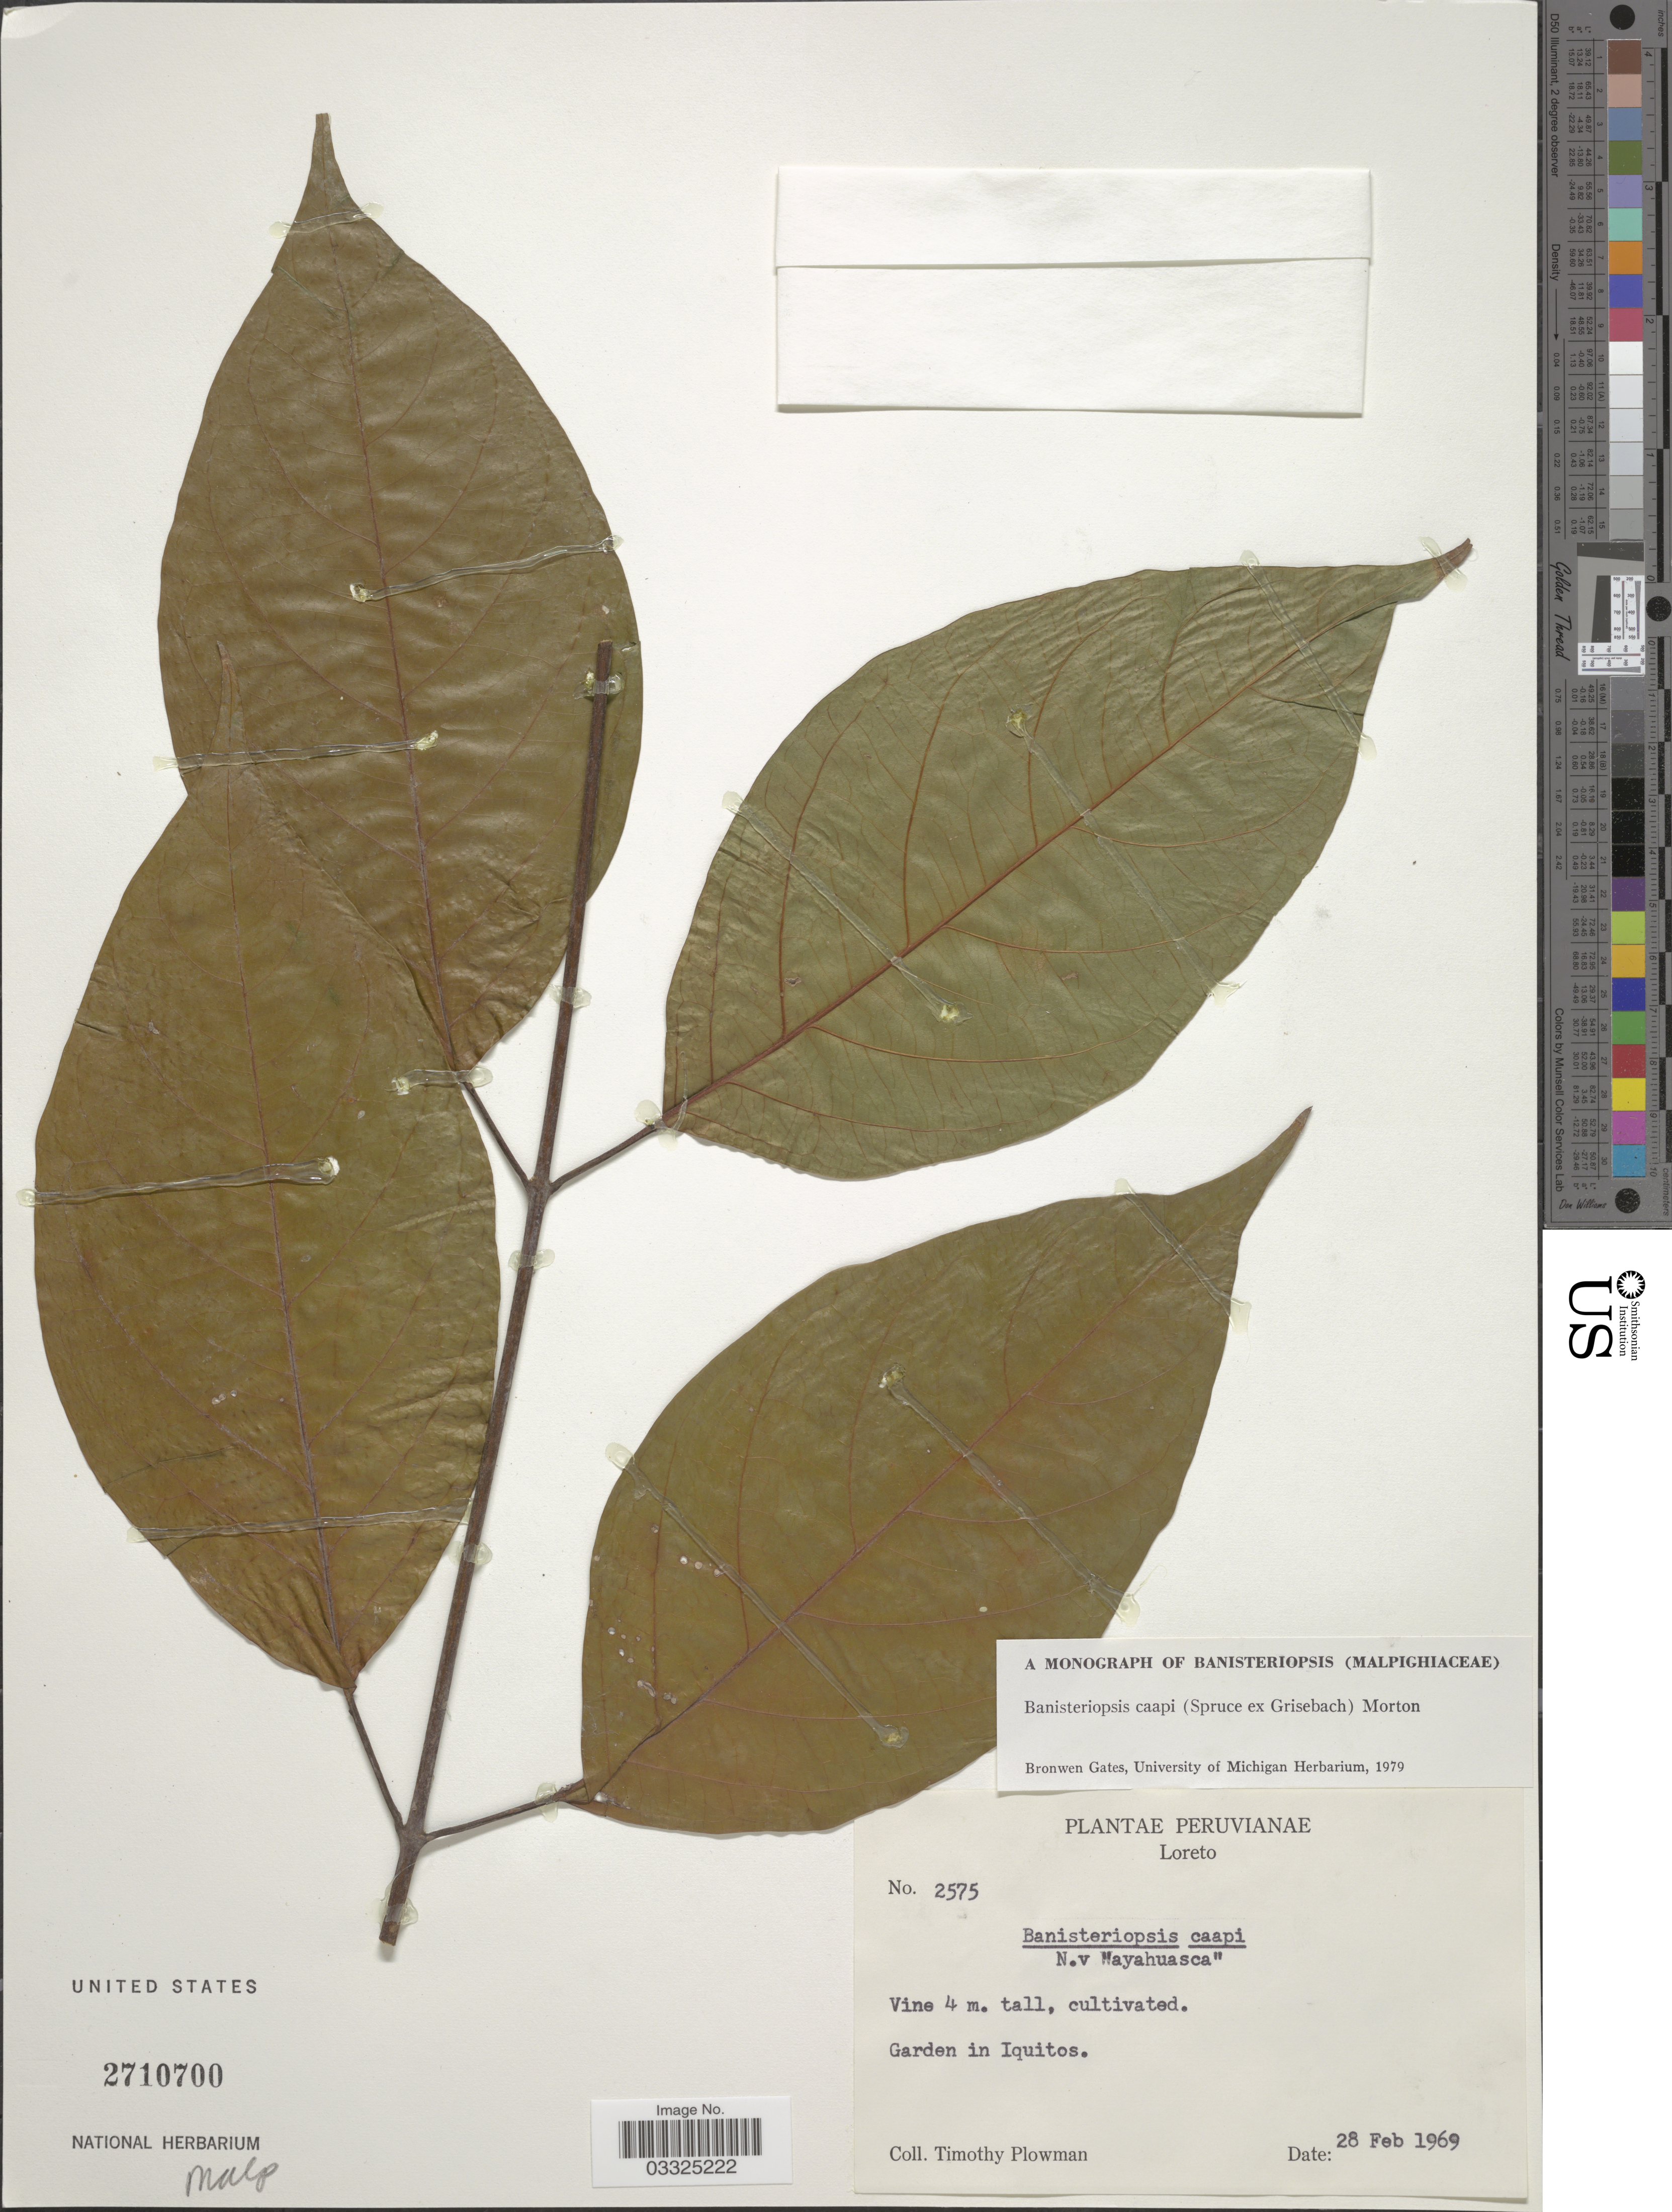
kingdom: Plantae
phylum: Tracheophyta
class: Magnoliopsida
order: Malpighiales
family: Malpighiaceae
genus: Banisteriopsis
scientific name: Banisteriopsis caapi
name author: (Spruce ex Griseb.) C.V. Morton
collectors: T. Plowman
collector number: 2575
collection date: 1969-02-28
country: Peru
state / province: Loreto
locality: Garden in Iquitos.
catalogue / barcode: US 2710700